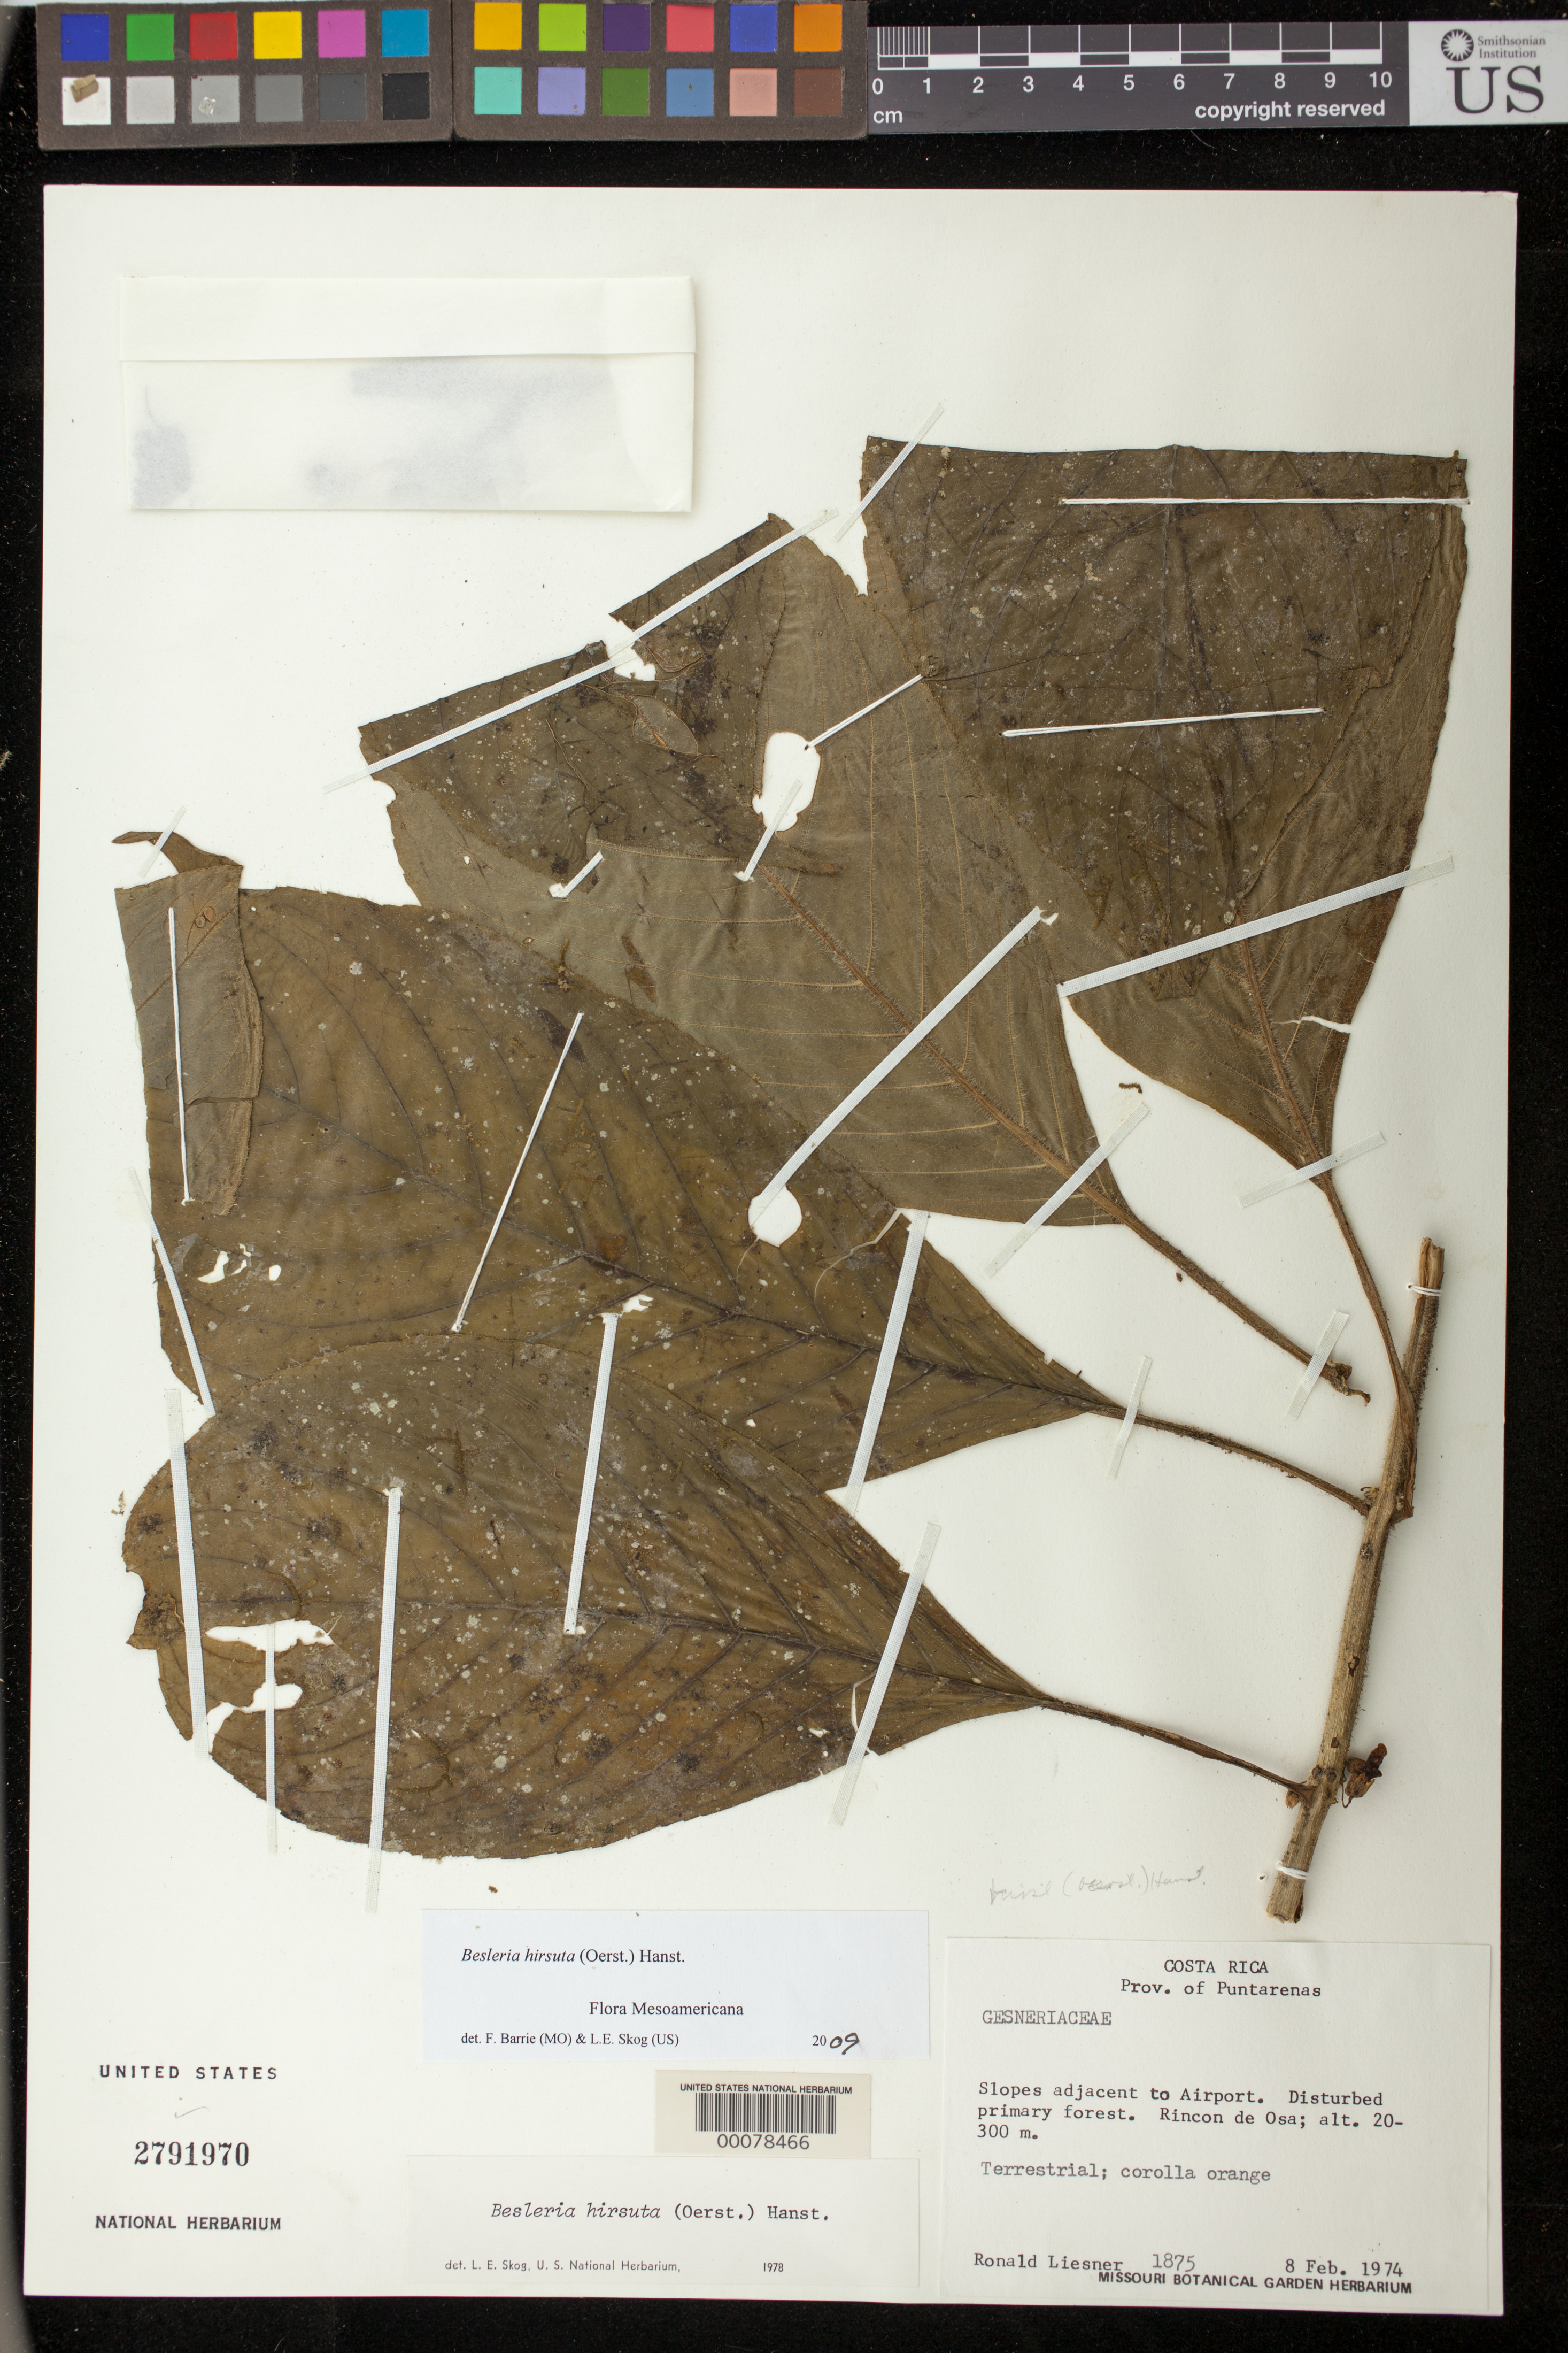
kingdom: Plantae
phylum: Tracheophyta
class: Magnoliopsida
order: Lamiales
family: Gesneriaceae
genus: Besleria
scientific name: Besleria hirsuta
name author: (Oerst.) Hanst.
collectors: R. L. Liesner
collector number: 1875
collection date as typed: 08 Feb 1974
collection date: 1974-02-08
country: Costa Rica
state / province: Puntarenas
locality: Rincon de Osa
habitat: Disturbed primary forest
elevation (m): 20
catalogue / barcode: US 2791970